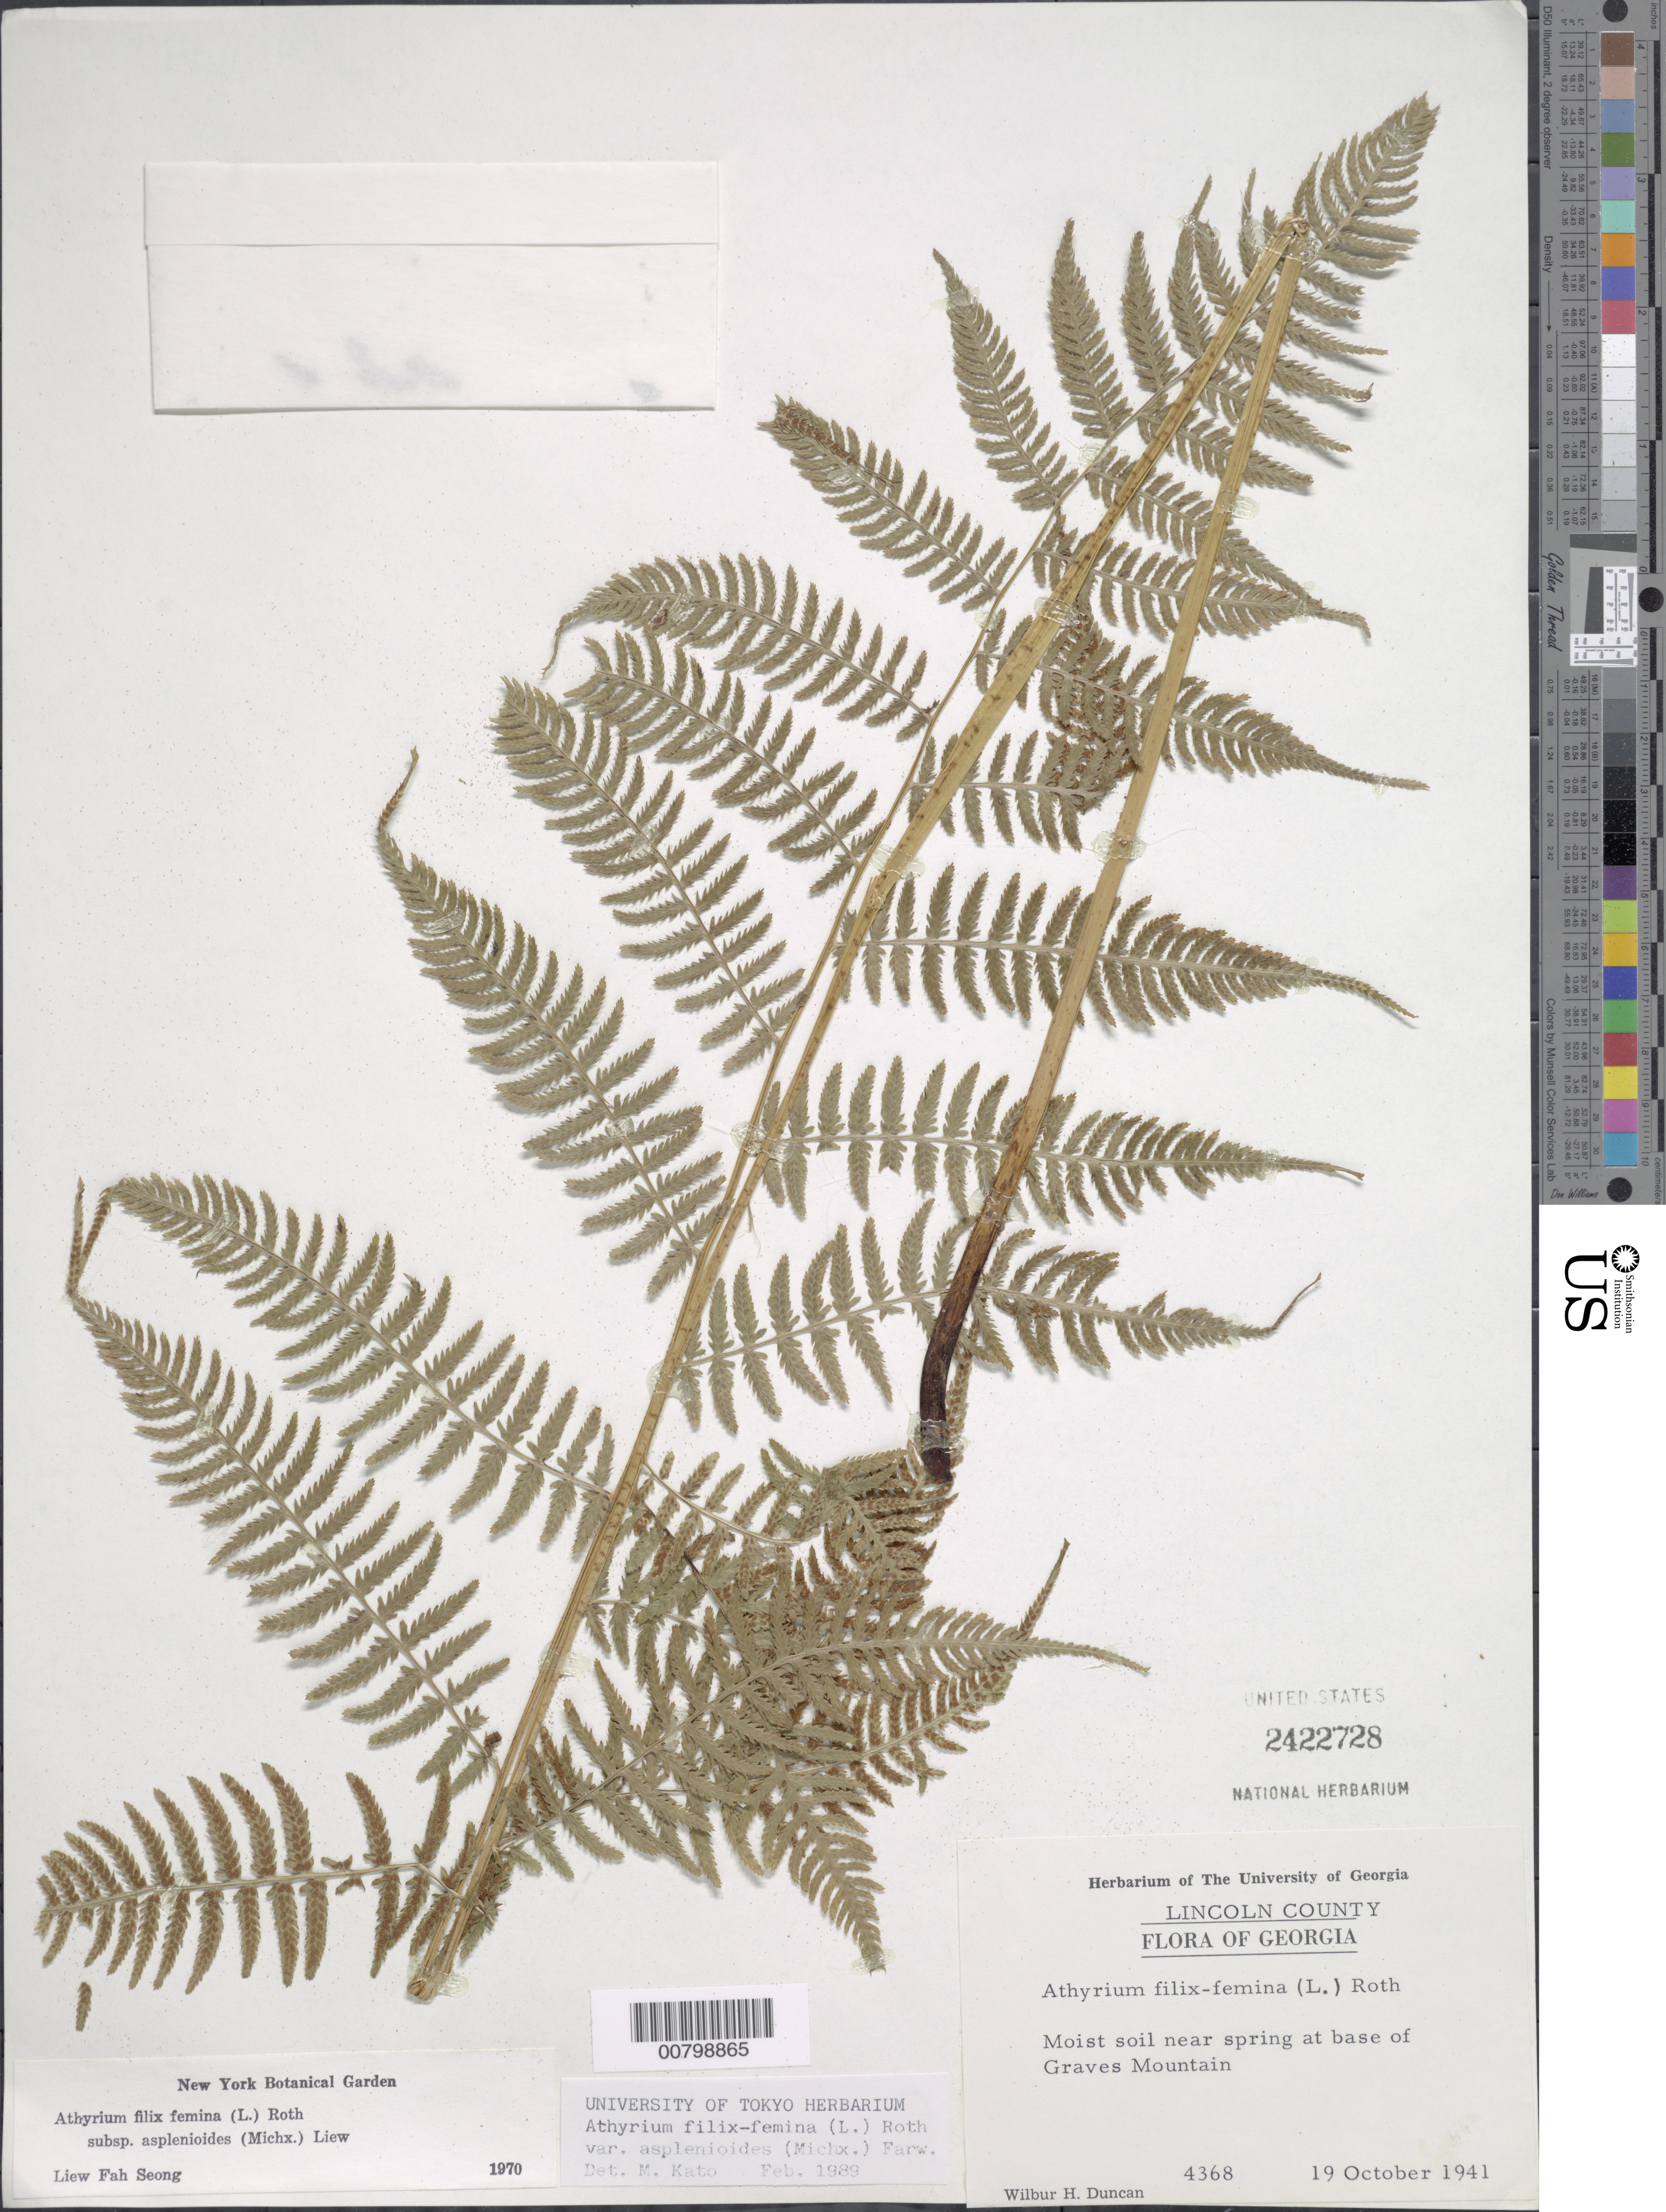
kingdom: Plantae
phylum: Tracheophyta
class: Polypodiopsida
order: Polypodiales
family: Athyriaceae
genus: Athyrium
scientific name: Athyrium filix-femina subsp. asplenioides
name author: (Michx.) Hultén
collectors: W. H. Duncan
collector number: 4368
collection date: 1941-10-19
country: United States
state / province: Georgia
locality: Lincoln County, Moist soil near spring at base of Graves Mountain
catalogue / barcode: US 2422728